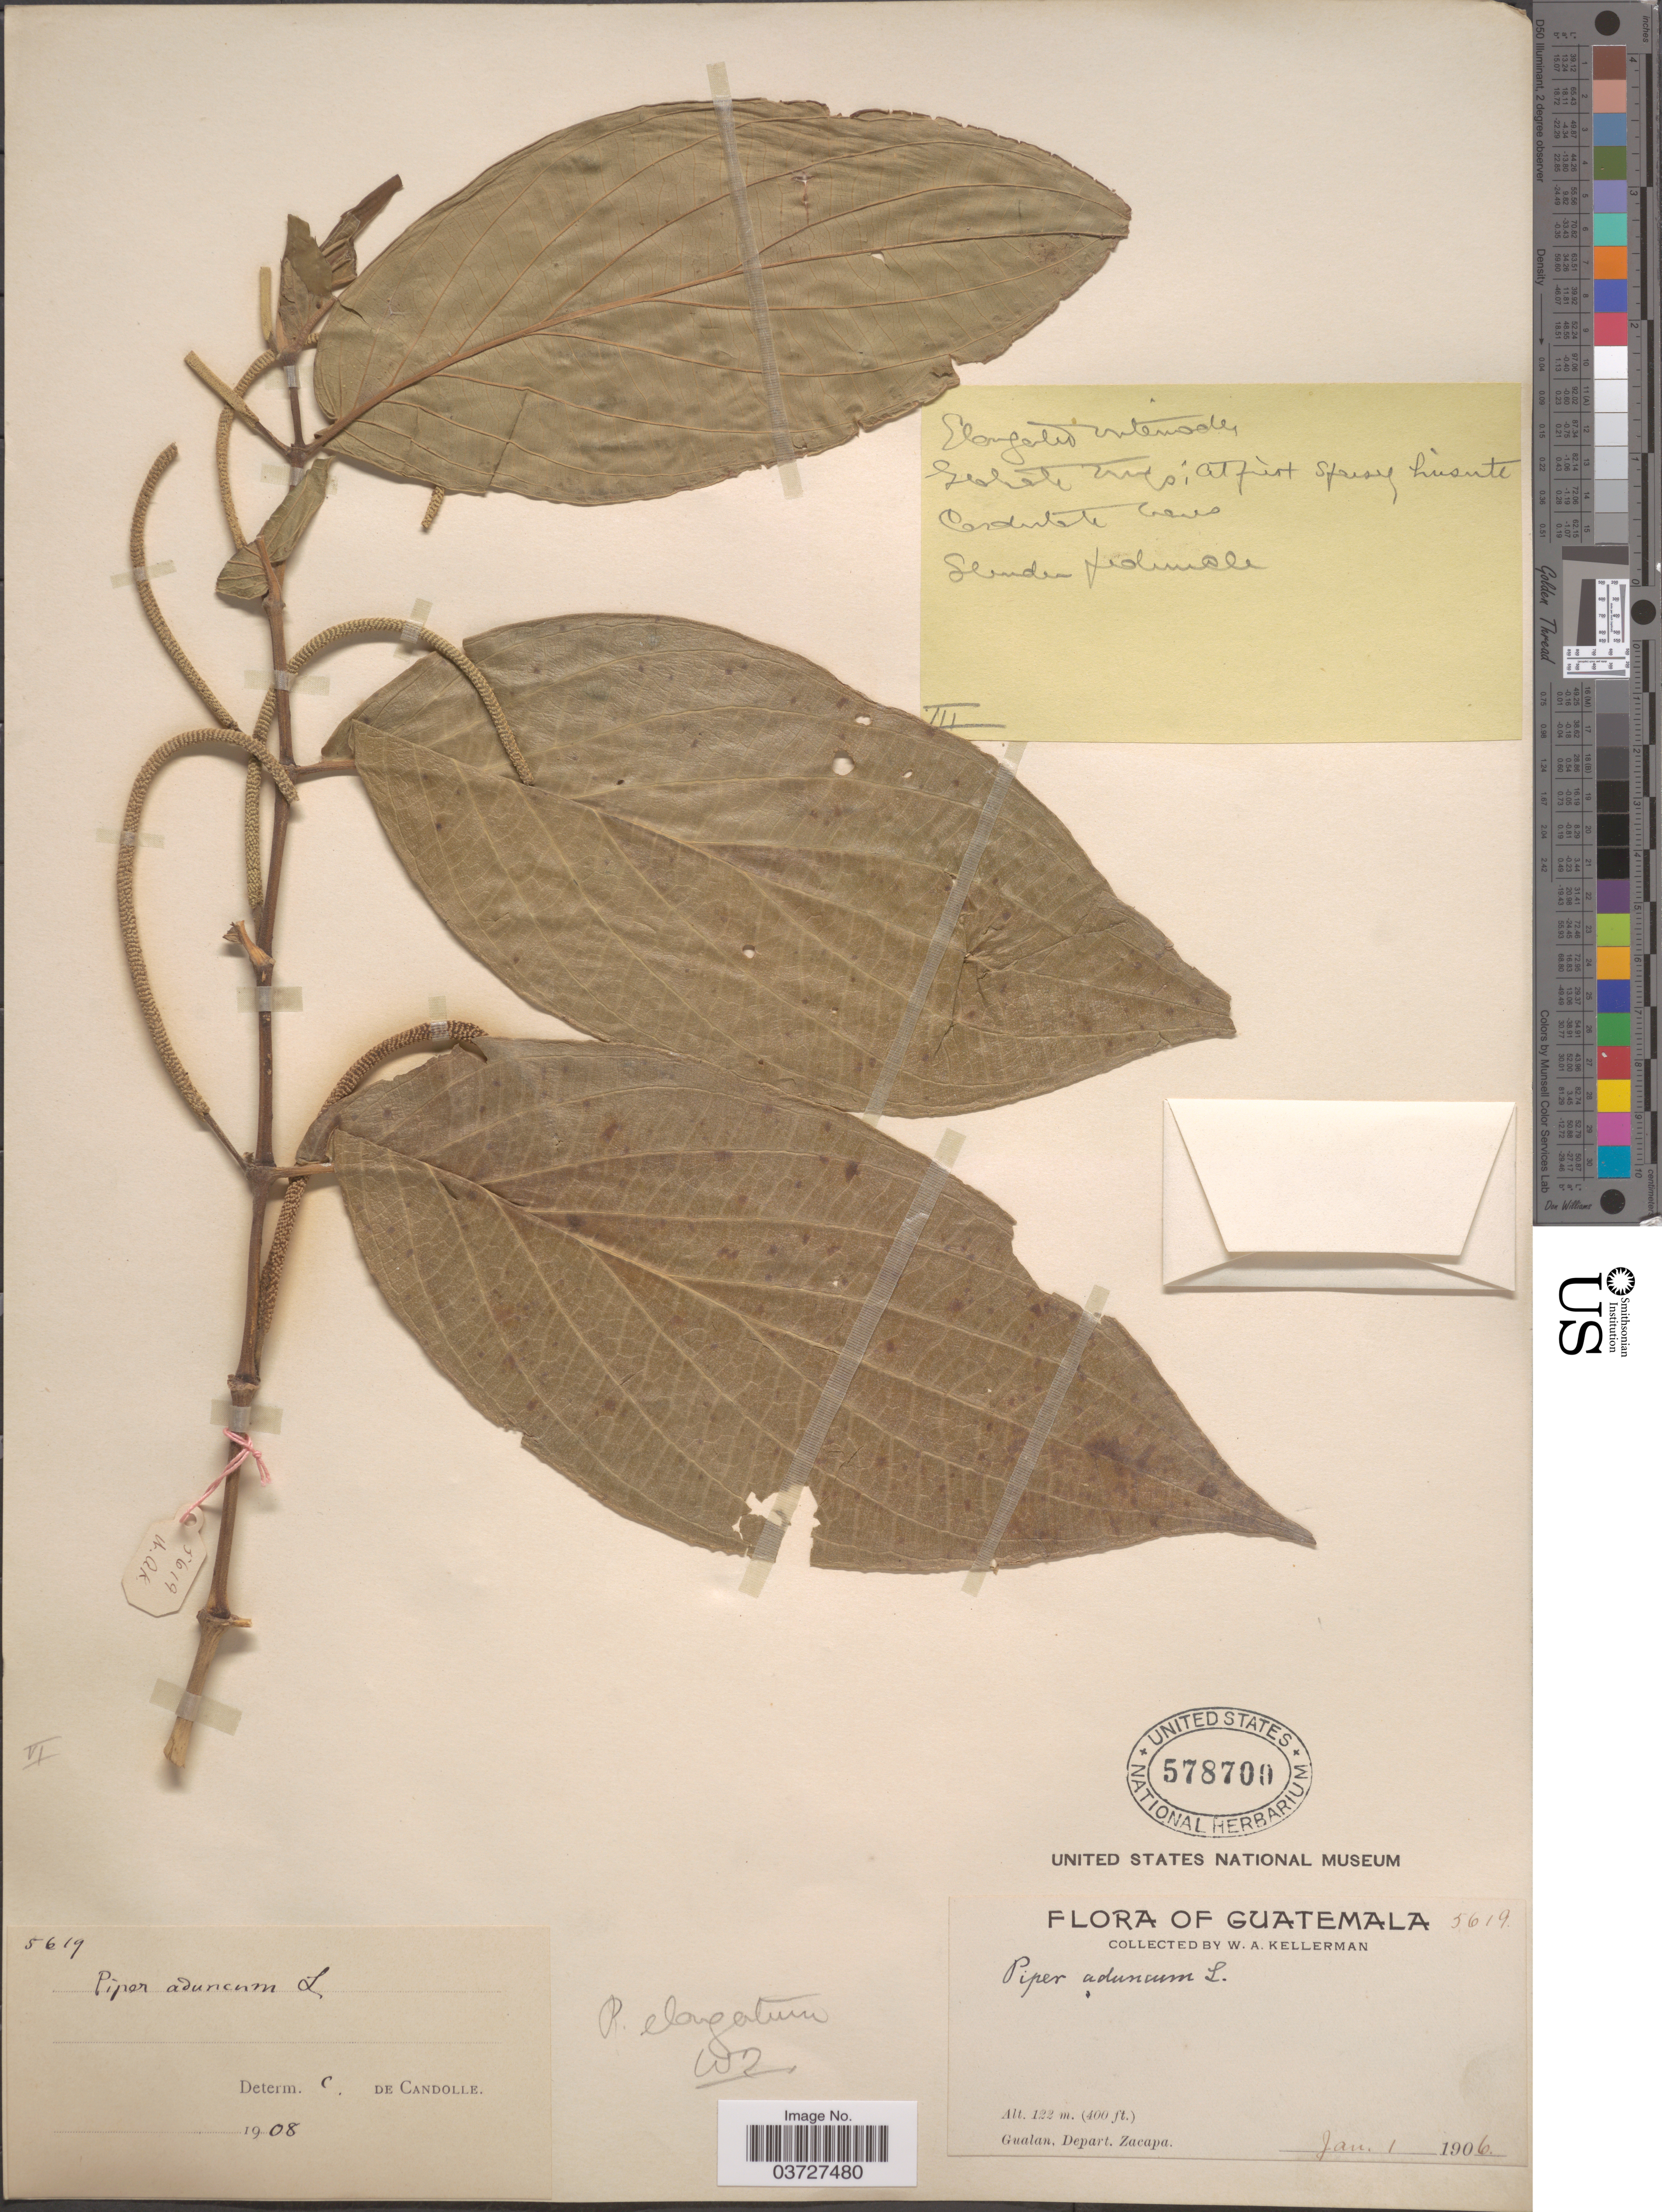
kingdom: Plantae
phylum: Tracheophyta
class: Magnoliopsida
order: Piperales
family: Piperaceae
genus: Piper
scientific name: Piper elongatum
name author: Vahl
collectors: W. Kellerman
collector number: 5619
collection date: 1906-01-01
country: Guatemala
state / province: Zacapa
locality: Gualan, Depart. Zacapa.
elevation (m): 122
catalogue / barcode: US 578700